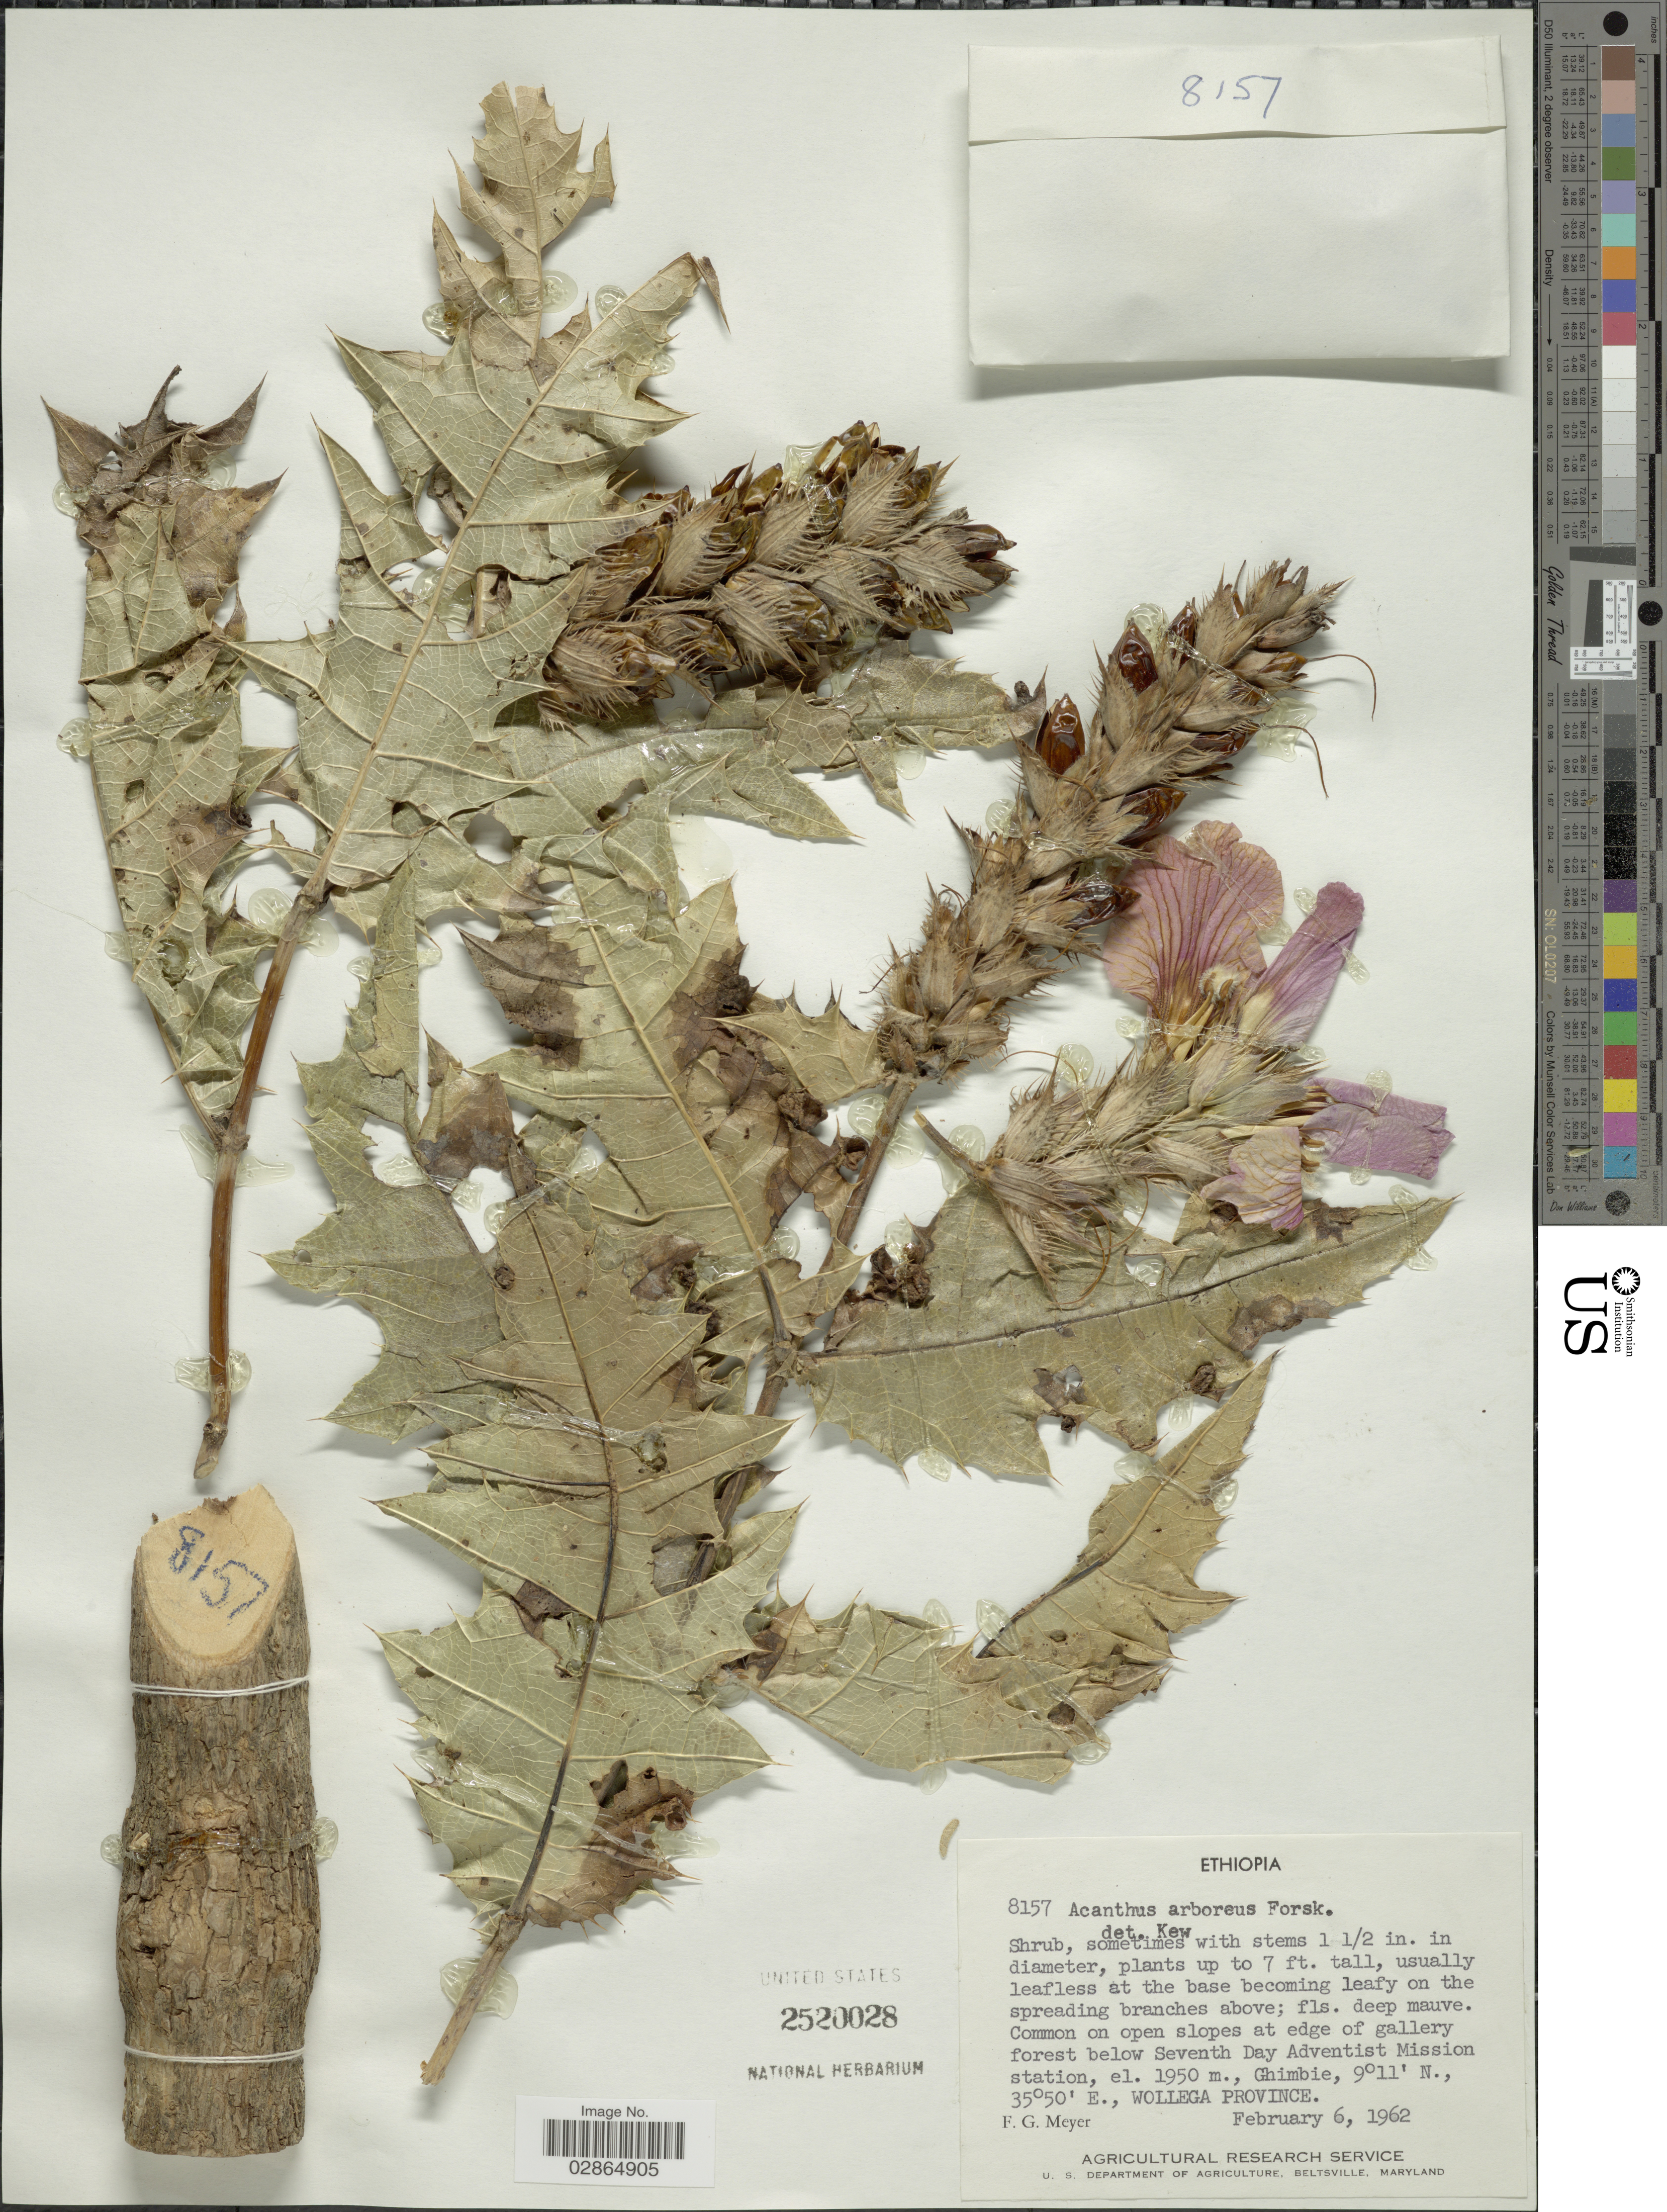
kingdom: Plantae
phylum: Tracheophyta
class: Magnoliopsida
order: Lamiales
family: Acanthaceae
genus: Acanthus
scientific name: Acanthus arboreus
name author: Forssk.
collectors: F. G. Meyer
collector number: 8157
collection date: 1962-02-06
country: Ethiopia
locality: Common on open slopes at edge of gallery forest below Seventh Day Adventist Mission station, Ghimbie, Wollega Province.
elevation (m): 1950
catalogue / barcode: US 2520028